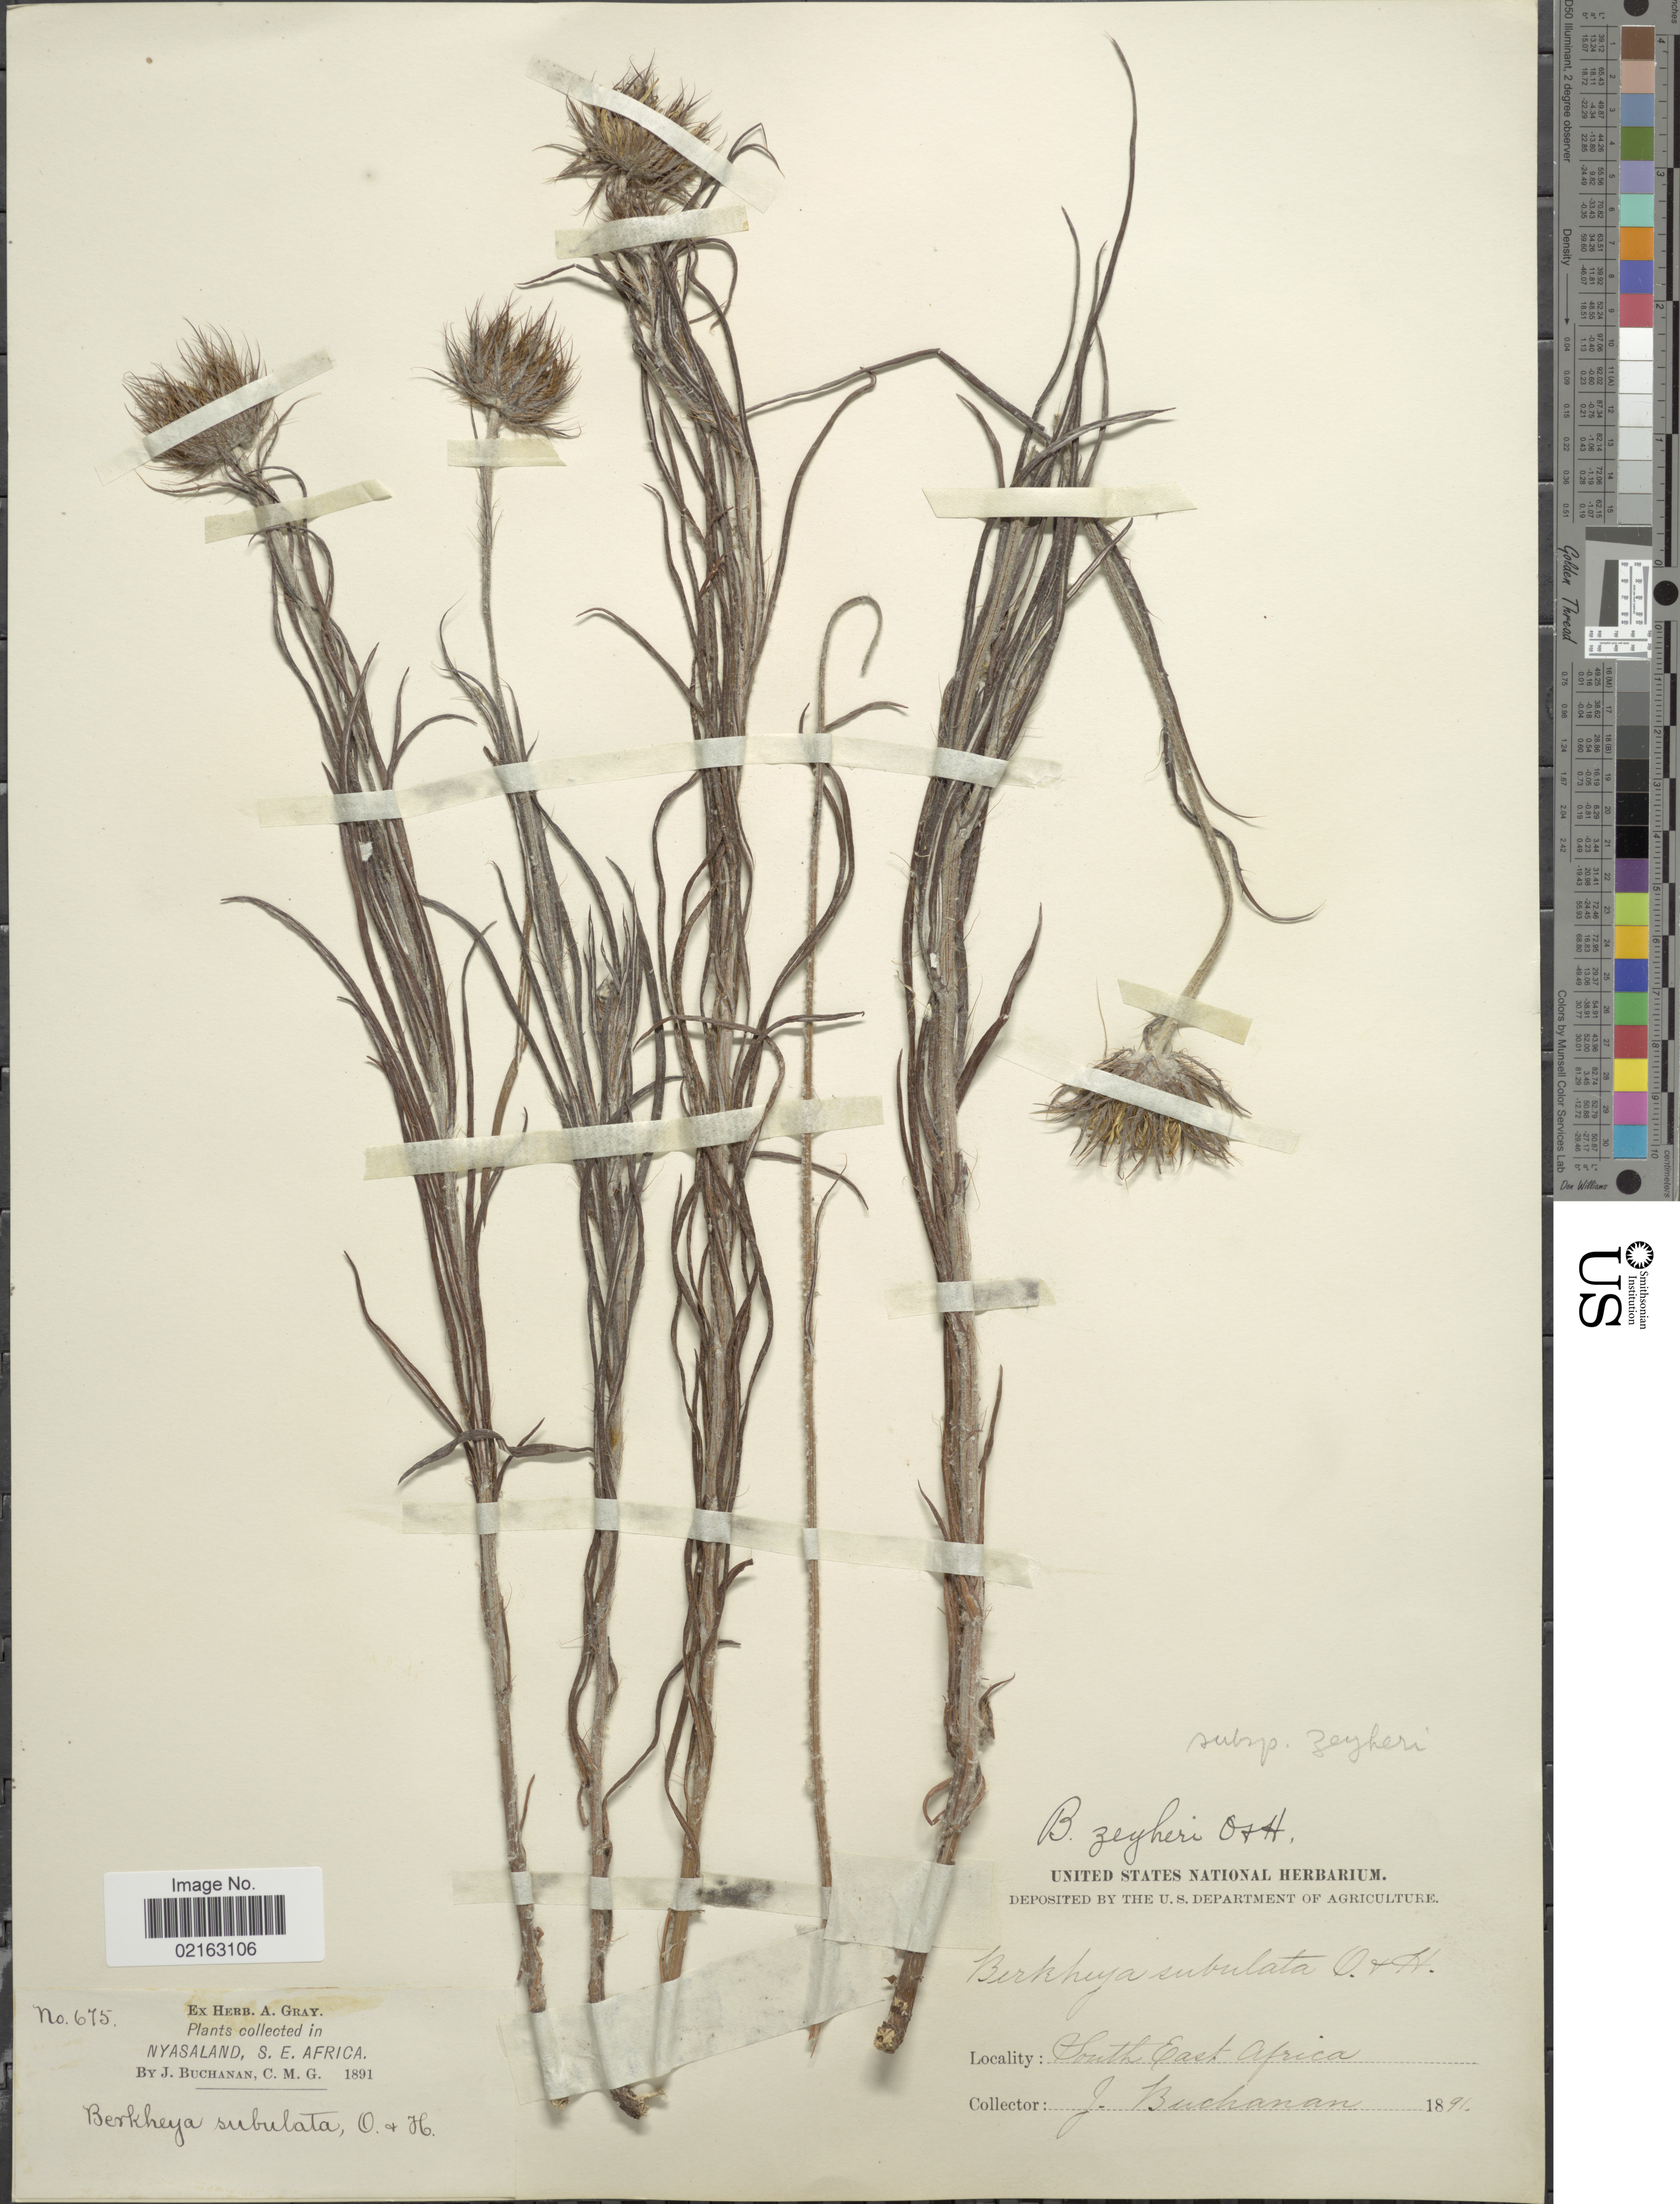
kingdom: Plantae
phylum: Tracheophyta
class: Magnoliopsida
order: Asterales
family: Asteraceae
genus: Berkheya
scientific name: Berkheya zeyheri subsp. zeyheri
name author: (Sond. & Harv.) Oliv. & Hiern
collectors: J. Buchanan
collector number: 675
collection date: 1891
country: Malawi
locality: Nyasaland. S.E. Africa